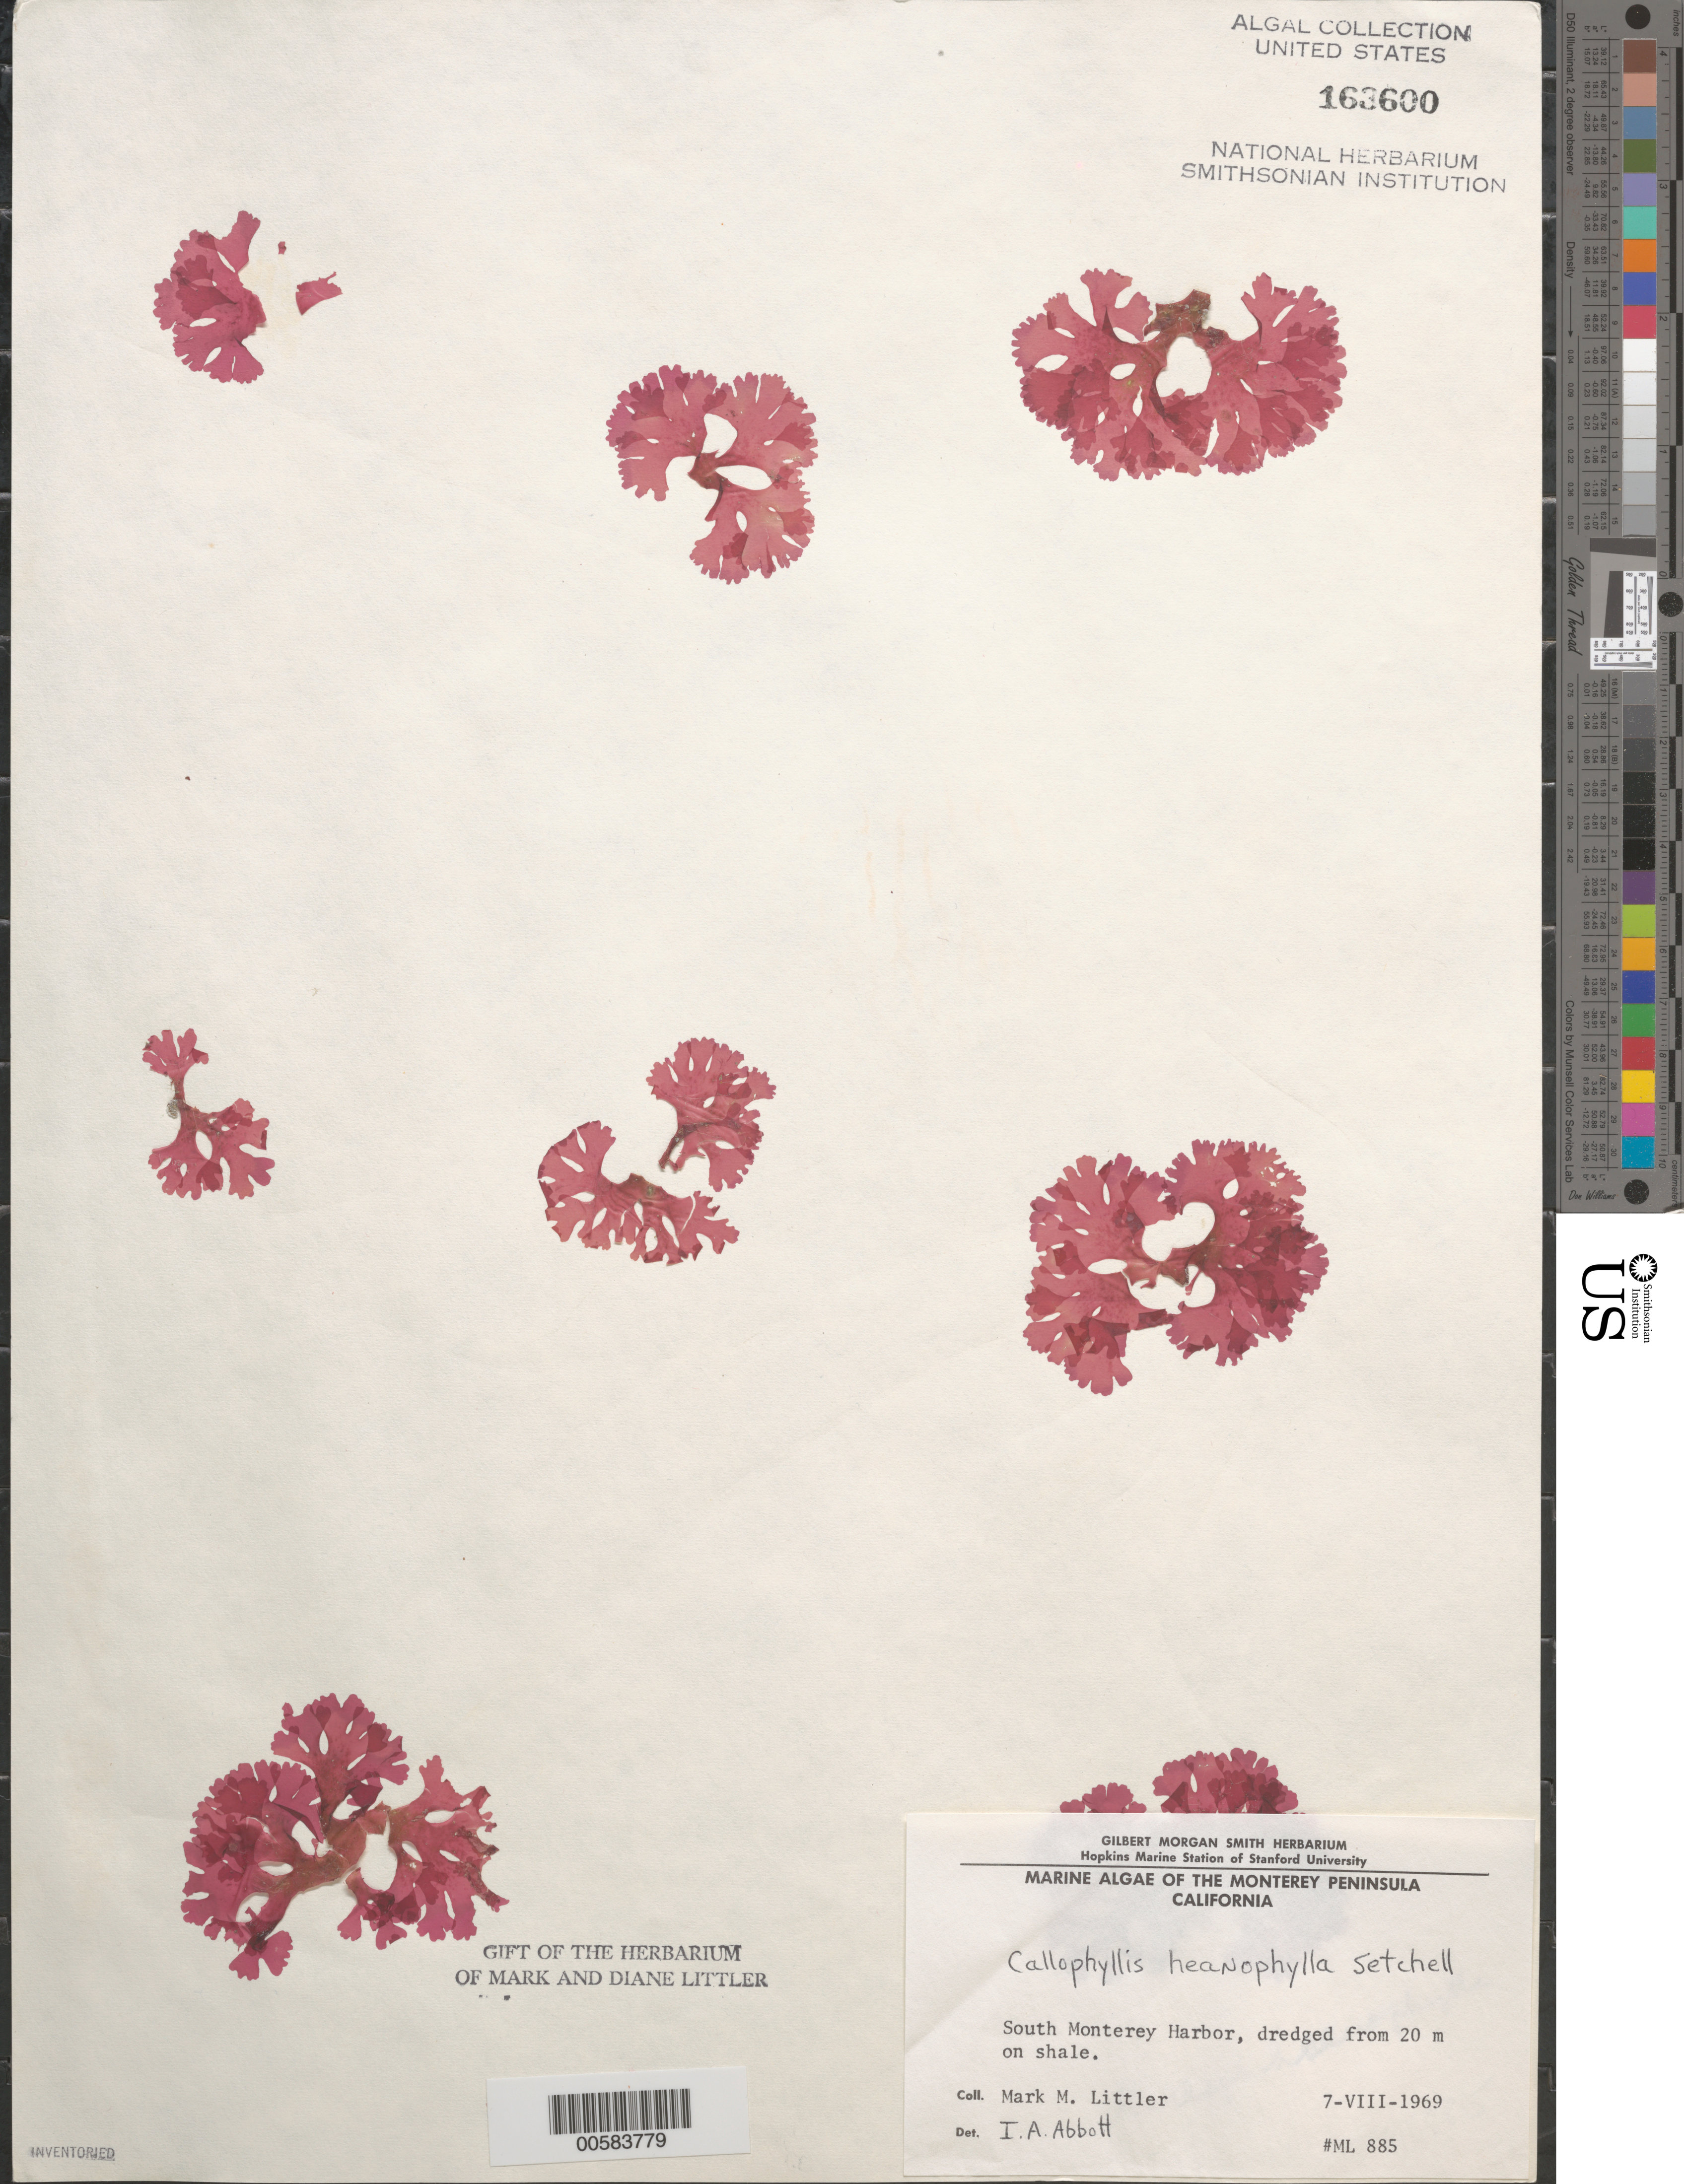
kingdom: Plantae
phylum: Rhodophyta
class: Florideophyceae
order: Gigartinales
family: Kallymeniaceae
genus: Callophyllis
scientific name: Callophyllis heanophylla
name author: Setch.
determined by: Abbott, Isabella A.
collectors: M. M. Littler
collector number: ML 885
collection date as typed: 07 Aug 1969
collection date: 1969-08-07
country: United States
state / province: California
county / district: Monterey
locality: Monterey Harbor, south end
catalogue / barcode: US 163600